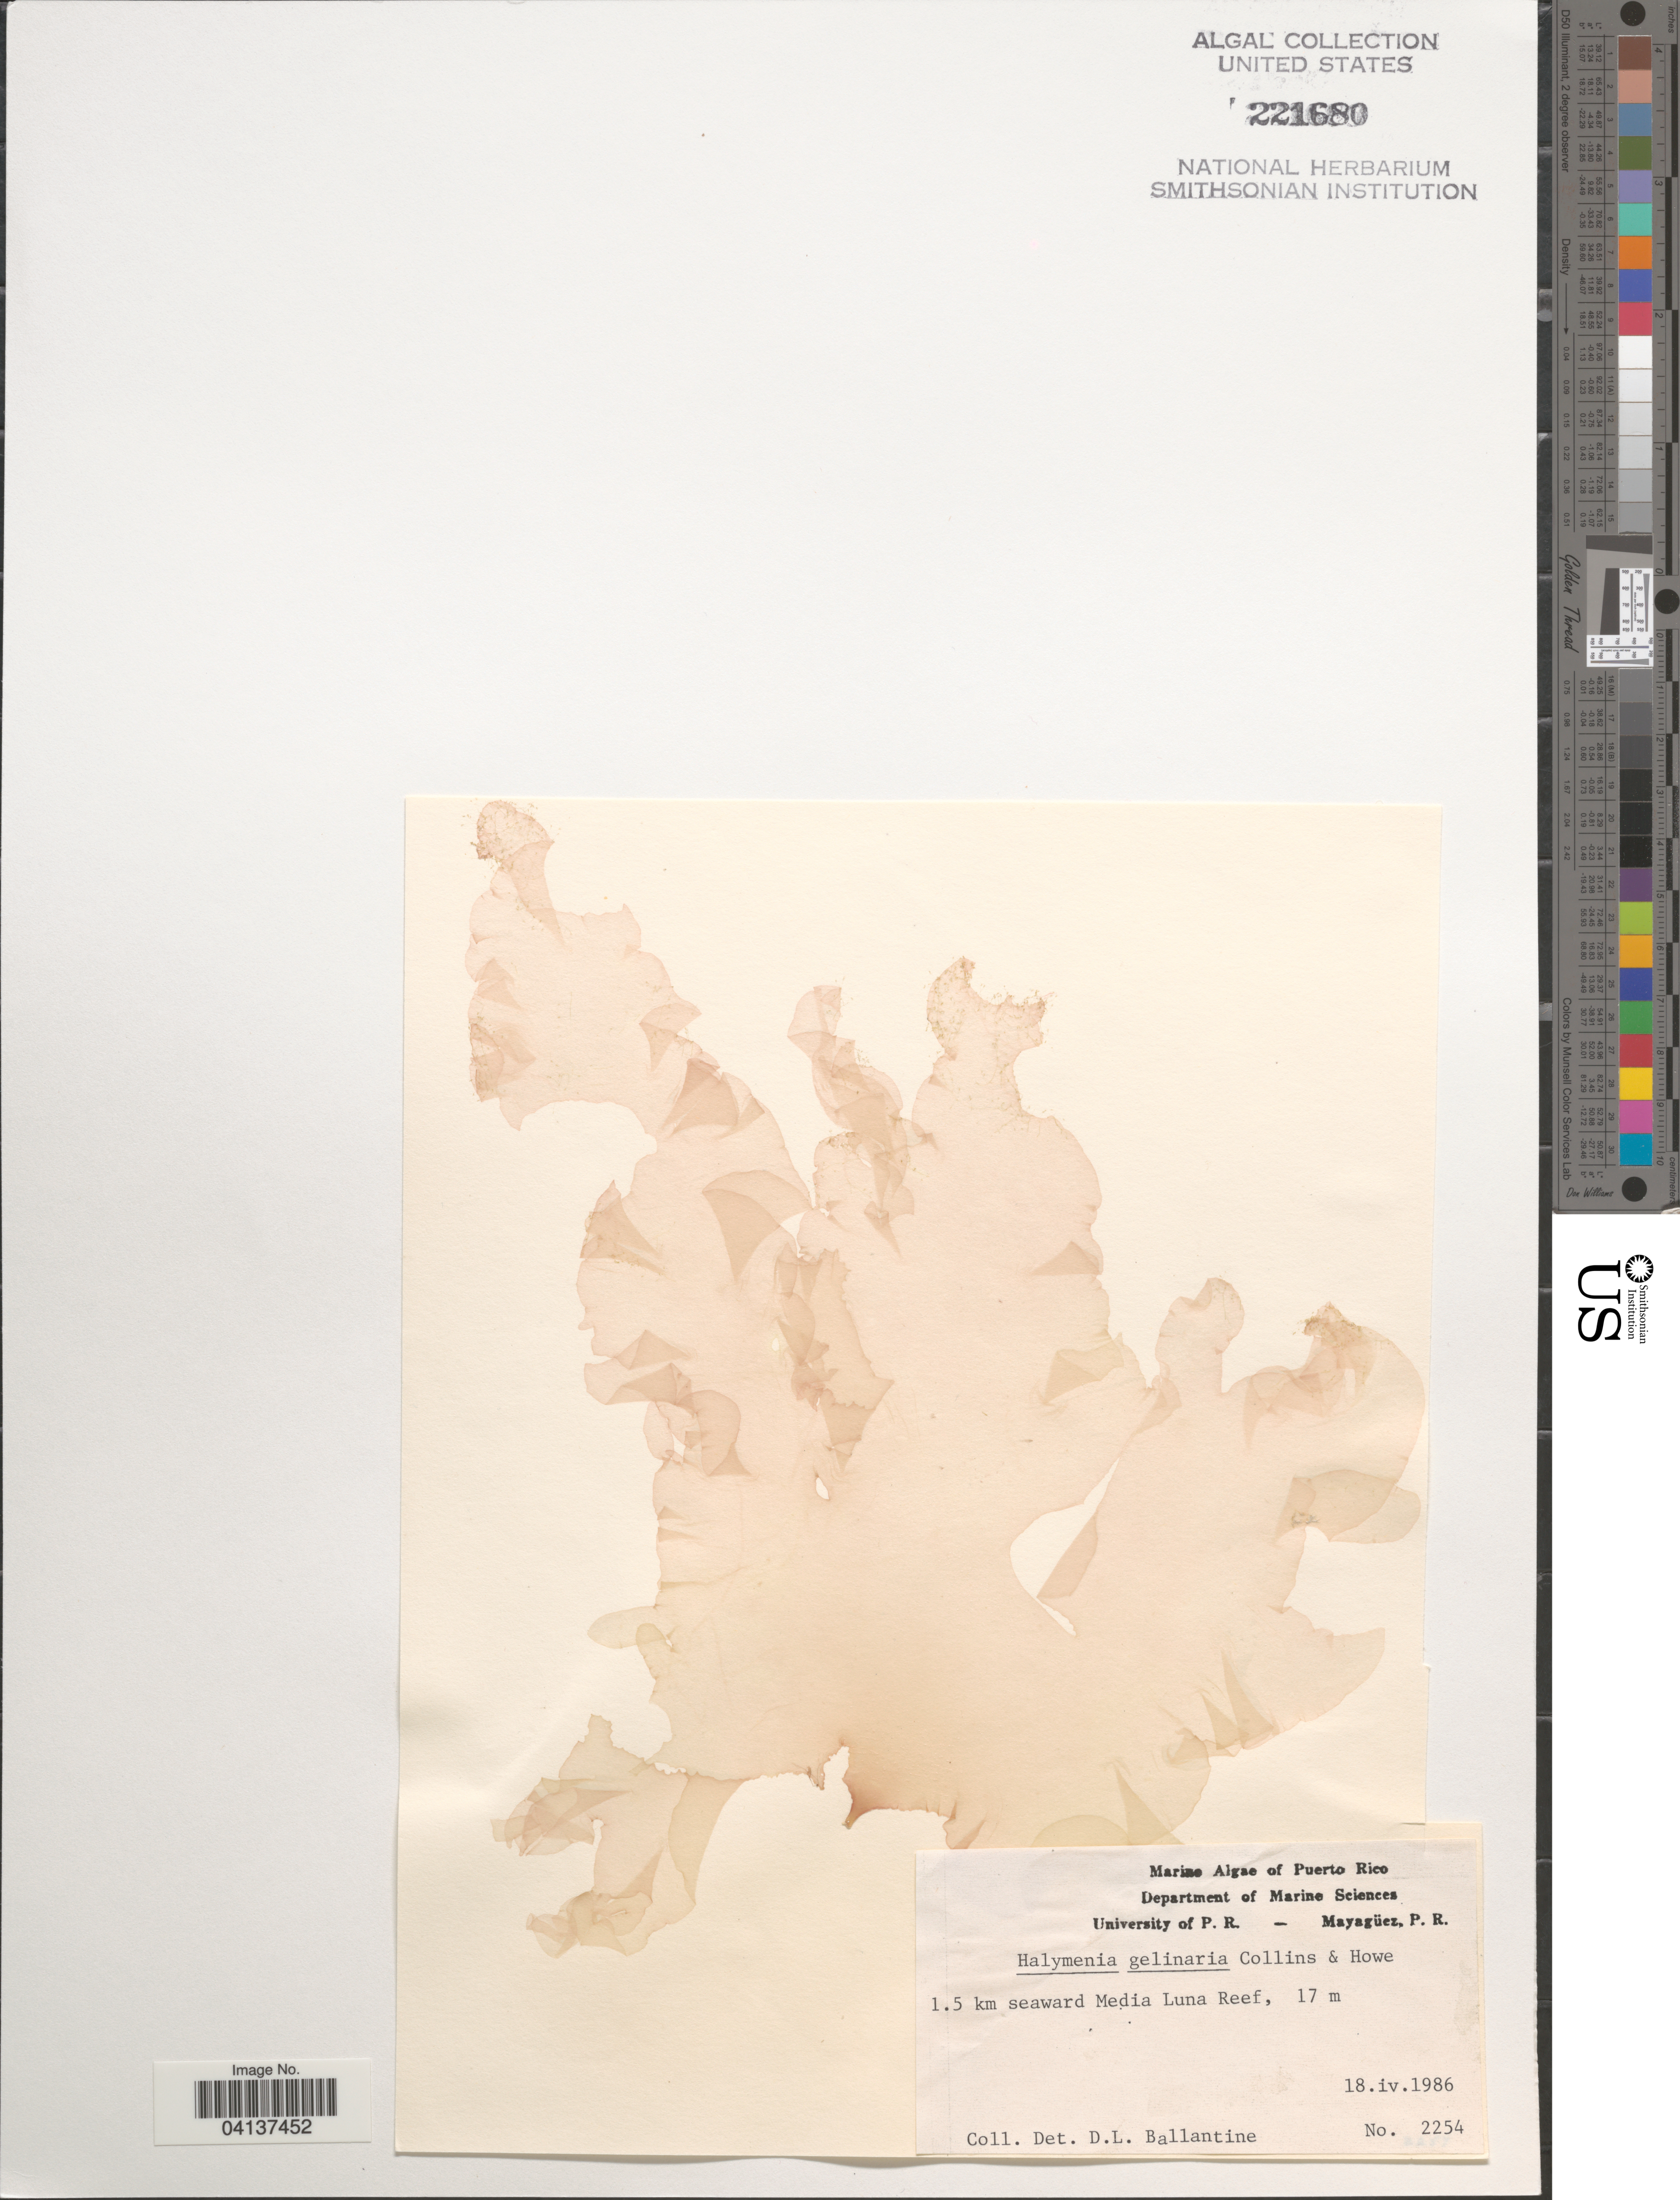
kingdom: Plantae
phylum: Rhodophyta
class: Florideophyceae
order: Halymeniales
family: Halymeniaceae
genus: Halymenia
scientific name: Halymenia floridana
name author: J. Agardh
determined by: Algae name updating Project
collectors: D.L. Ballantine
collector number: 2254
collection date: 1986-04-18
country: Puerto Rico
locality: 1.5 km seaward Media Luna Reef.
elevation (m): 17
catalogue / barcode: US 221680